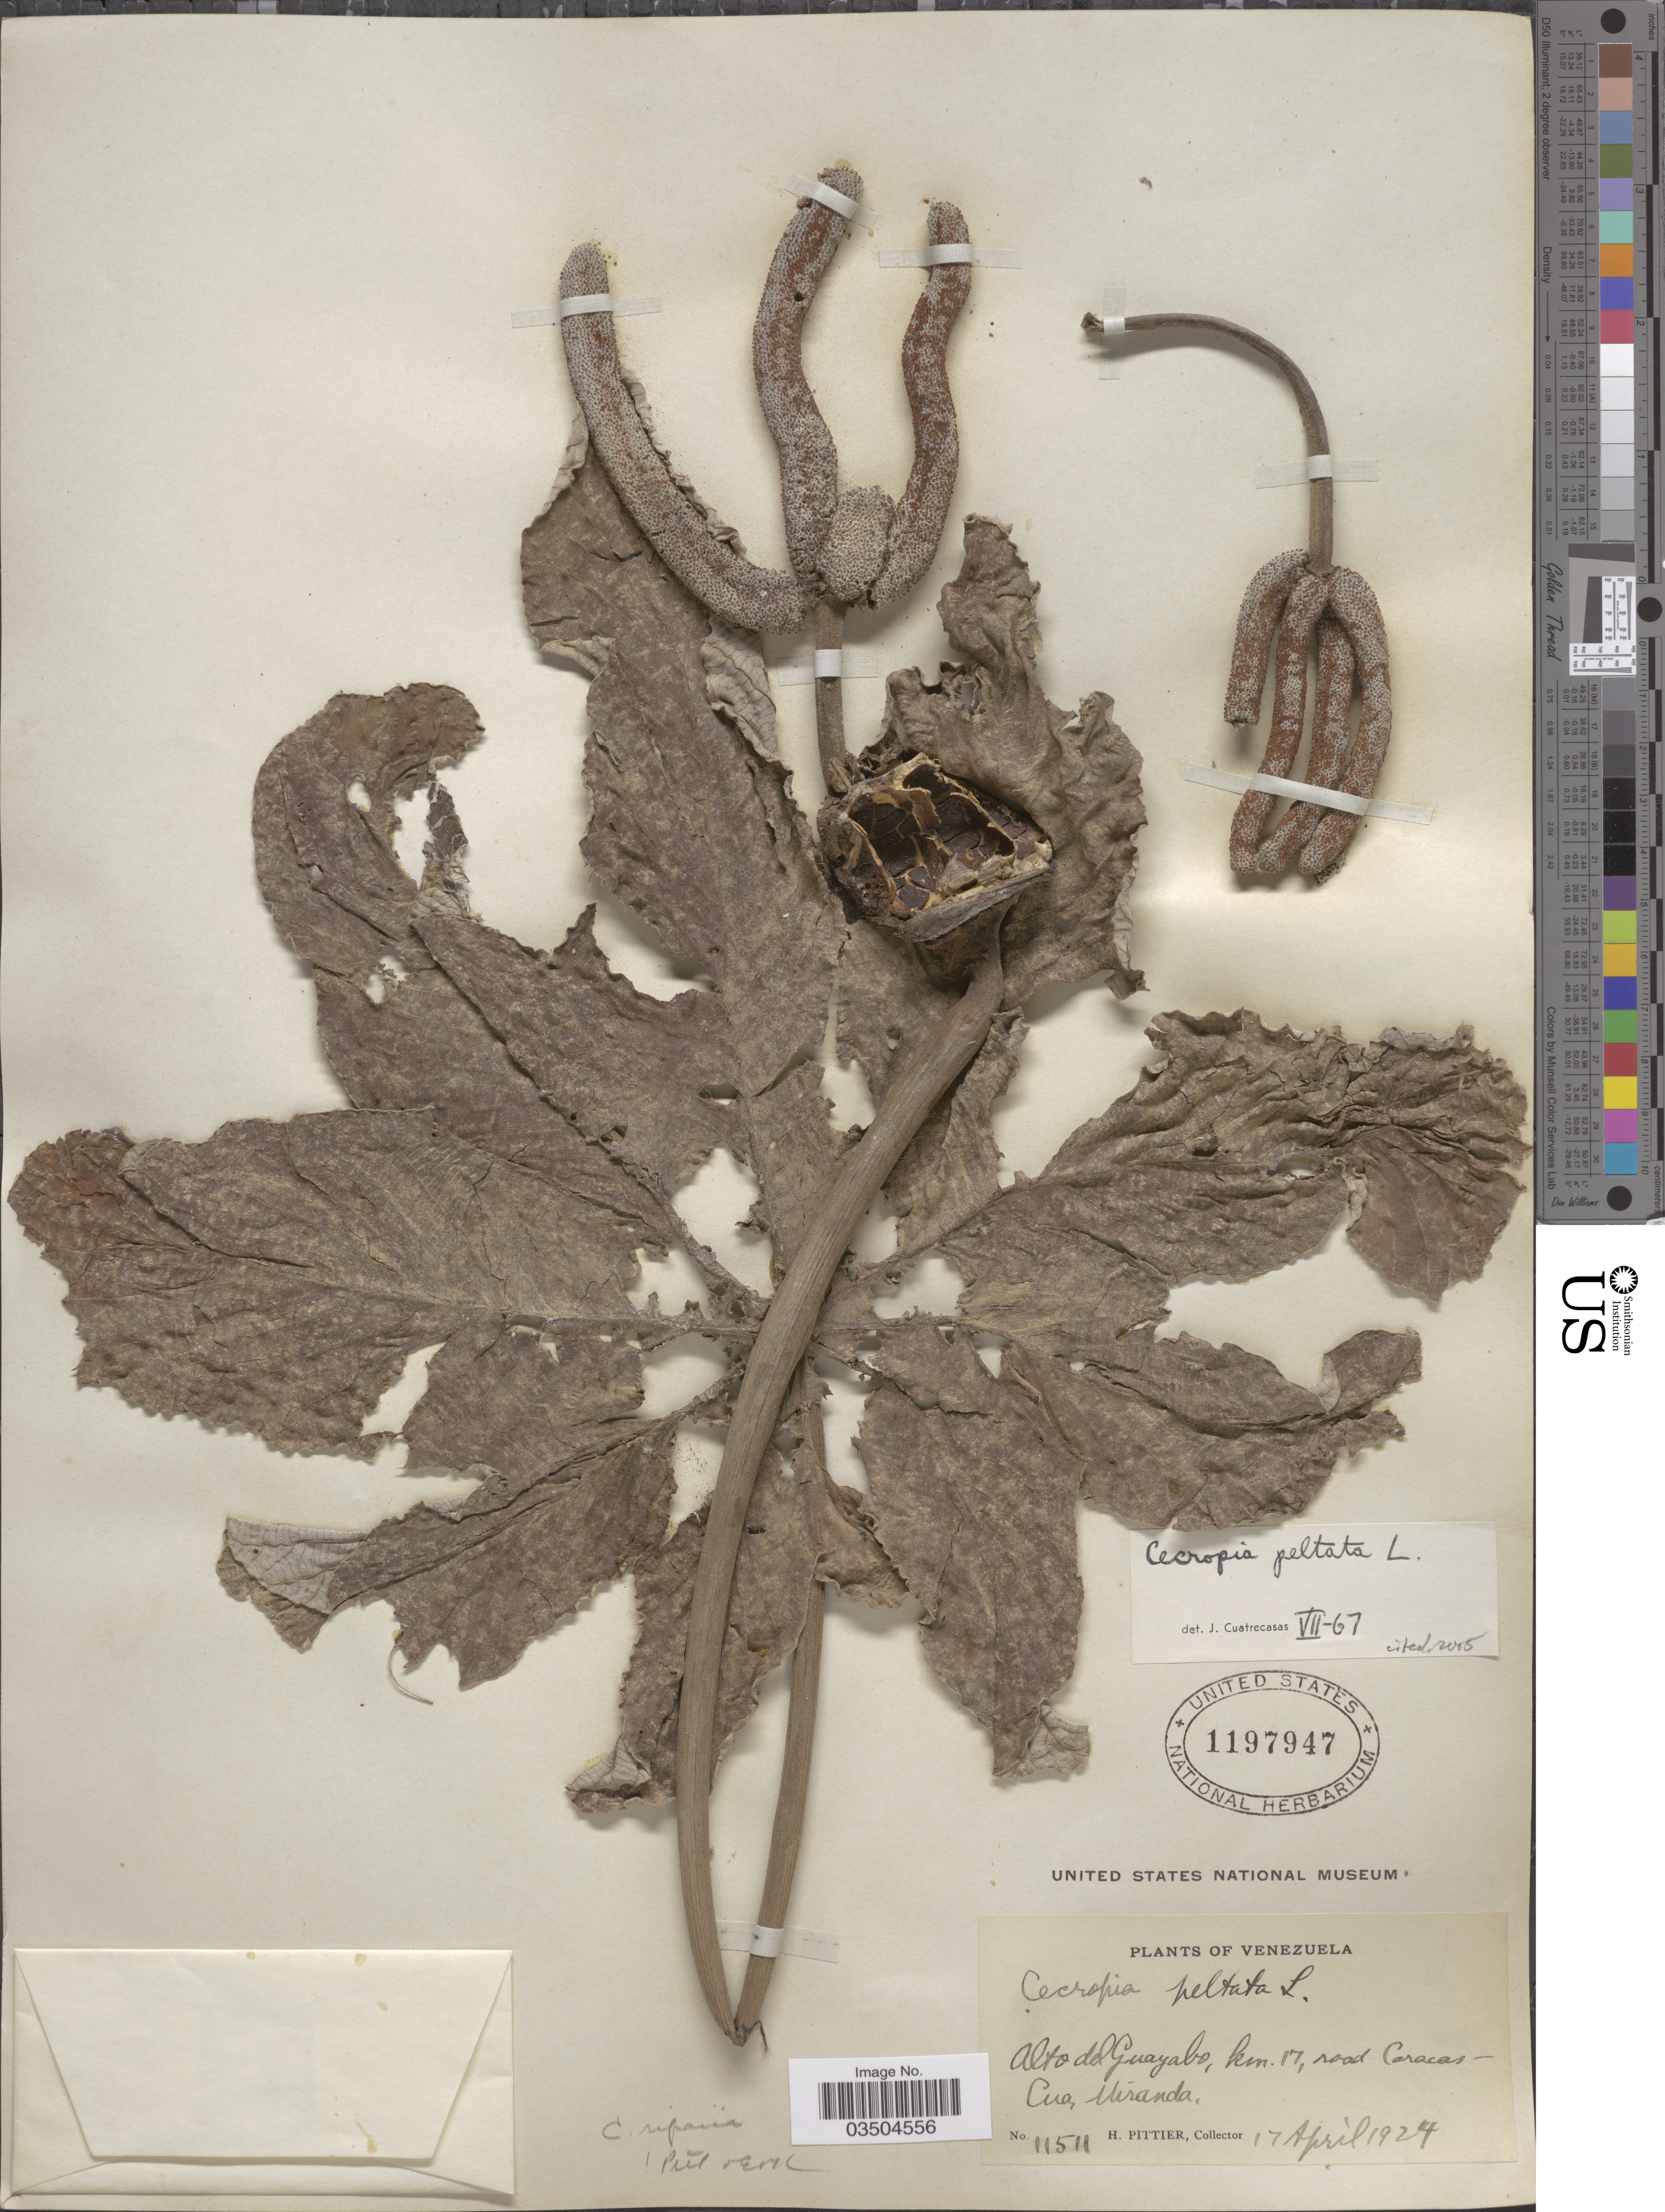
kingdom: Plantae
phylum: Tracheophyta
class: Magnoliopsida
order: Rosales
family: Urticaceae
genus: Cecropia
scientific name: Cecropia peltata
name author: L.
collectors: H. F. Pittier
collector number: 11511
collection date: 1924-04-17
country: Venezuela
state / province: Miranda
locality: Alto del Guayabo, km. 17, road Caracas Cua.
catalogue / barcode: US 1197947